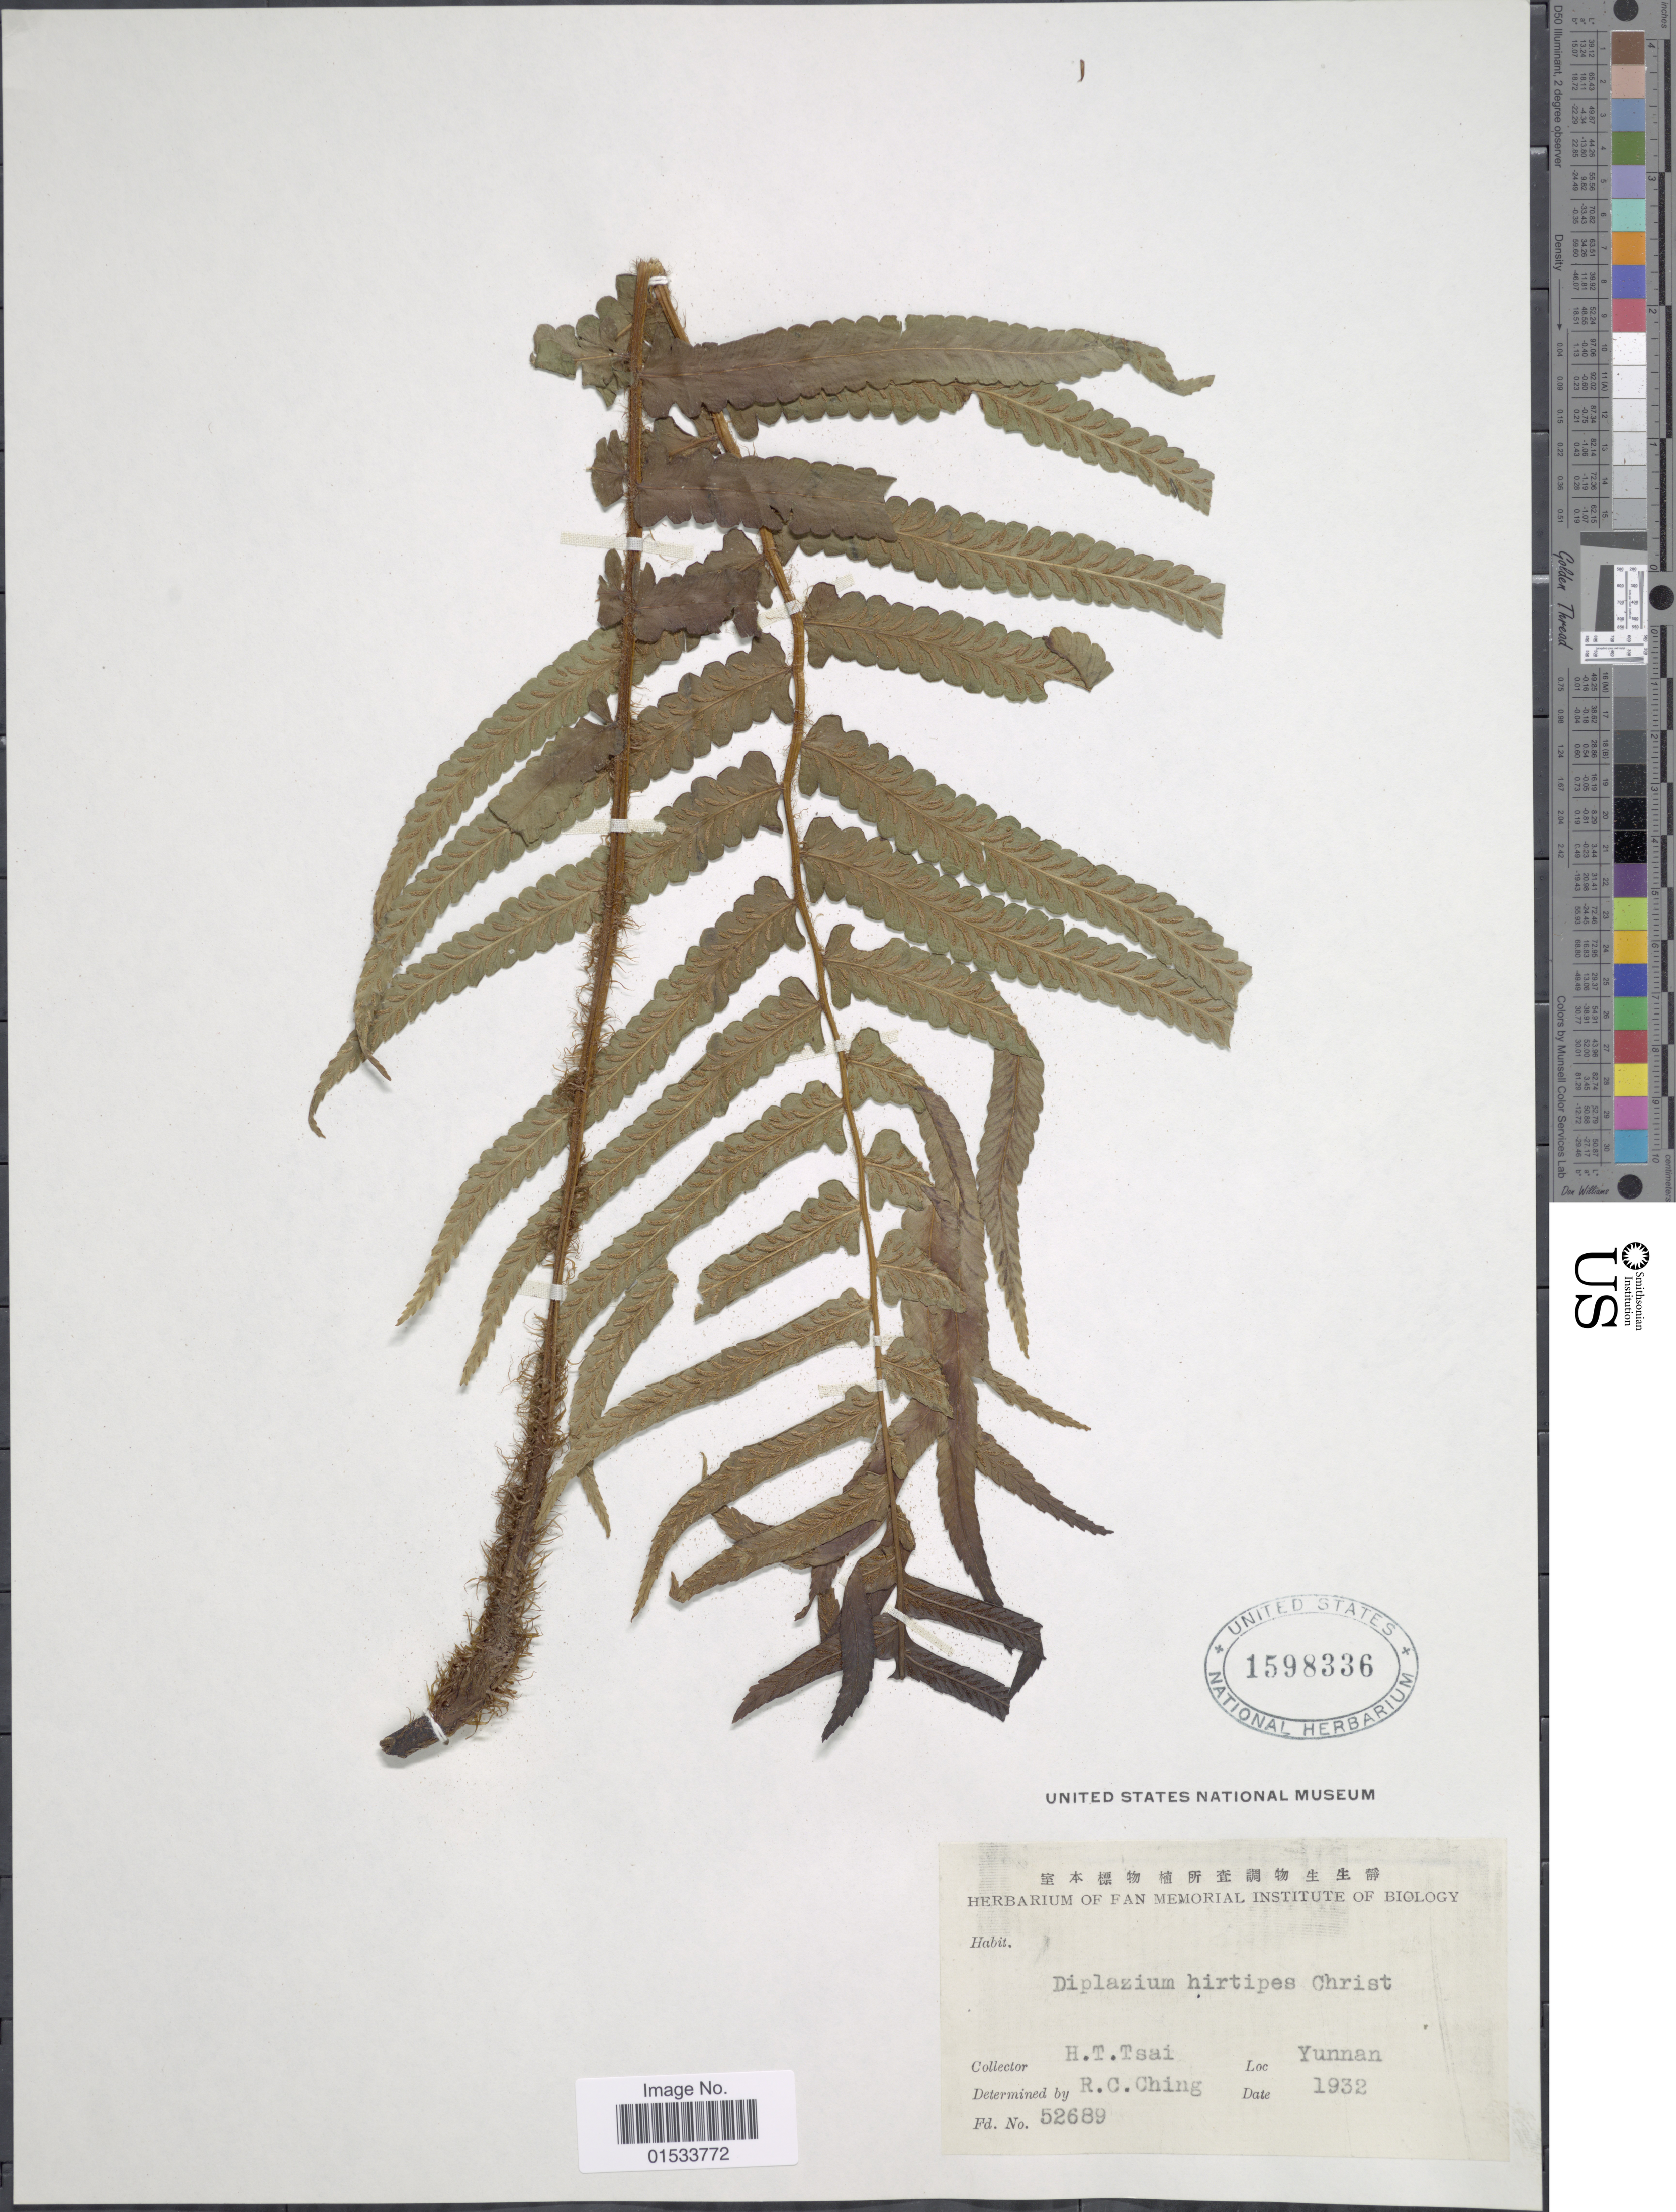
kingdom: Plantae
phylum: Tracheophyta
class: Polypodiopsida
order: Polypodiales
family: Athyriaceae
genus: Diplazium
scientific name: Diplazium hirtipes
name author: Christ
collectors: H. Tsai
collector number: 52689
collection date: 1932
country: China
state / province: Yunnan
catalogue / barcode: US 1598336